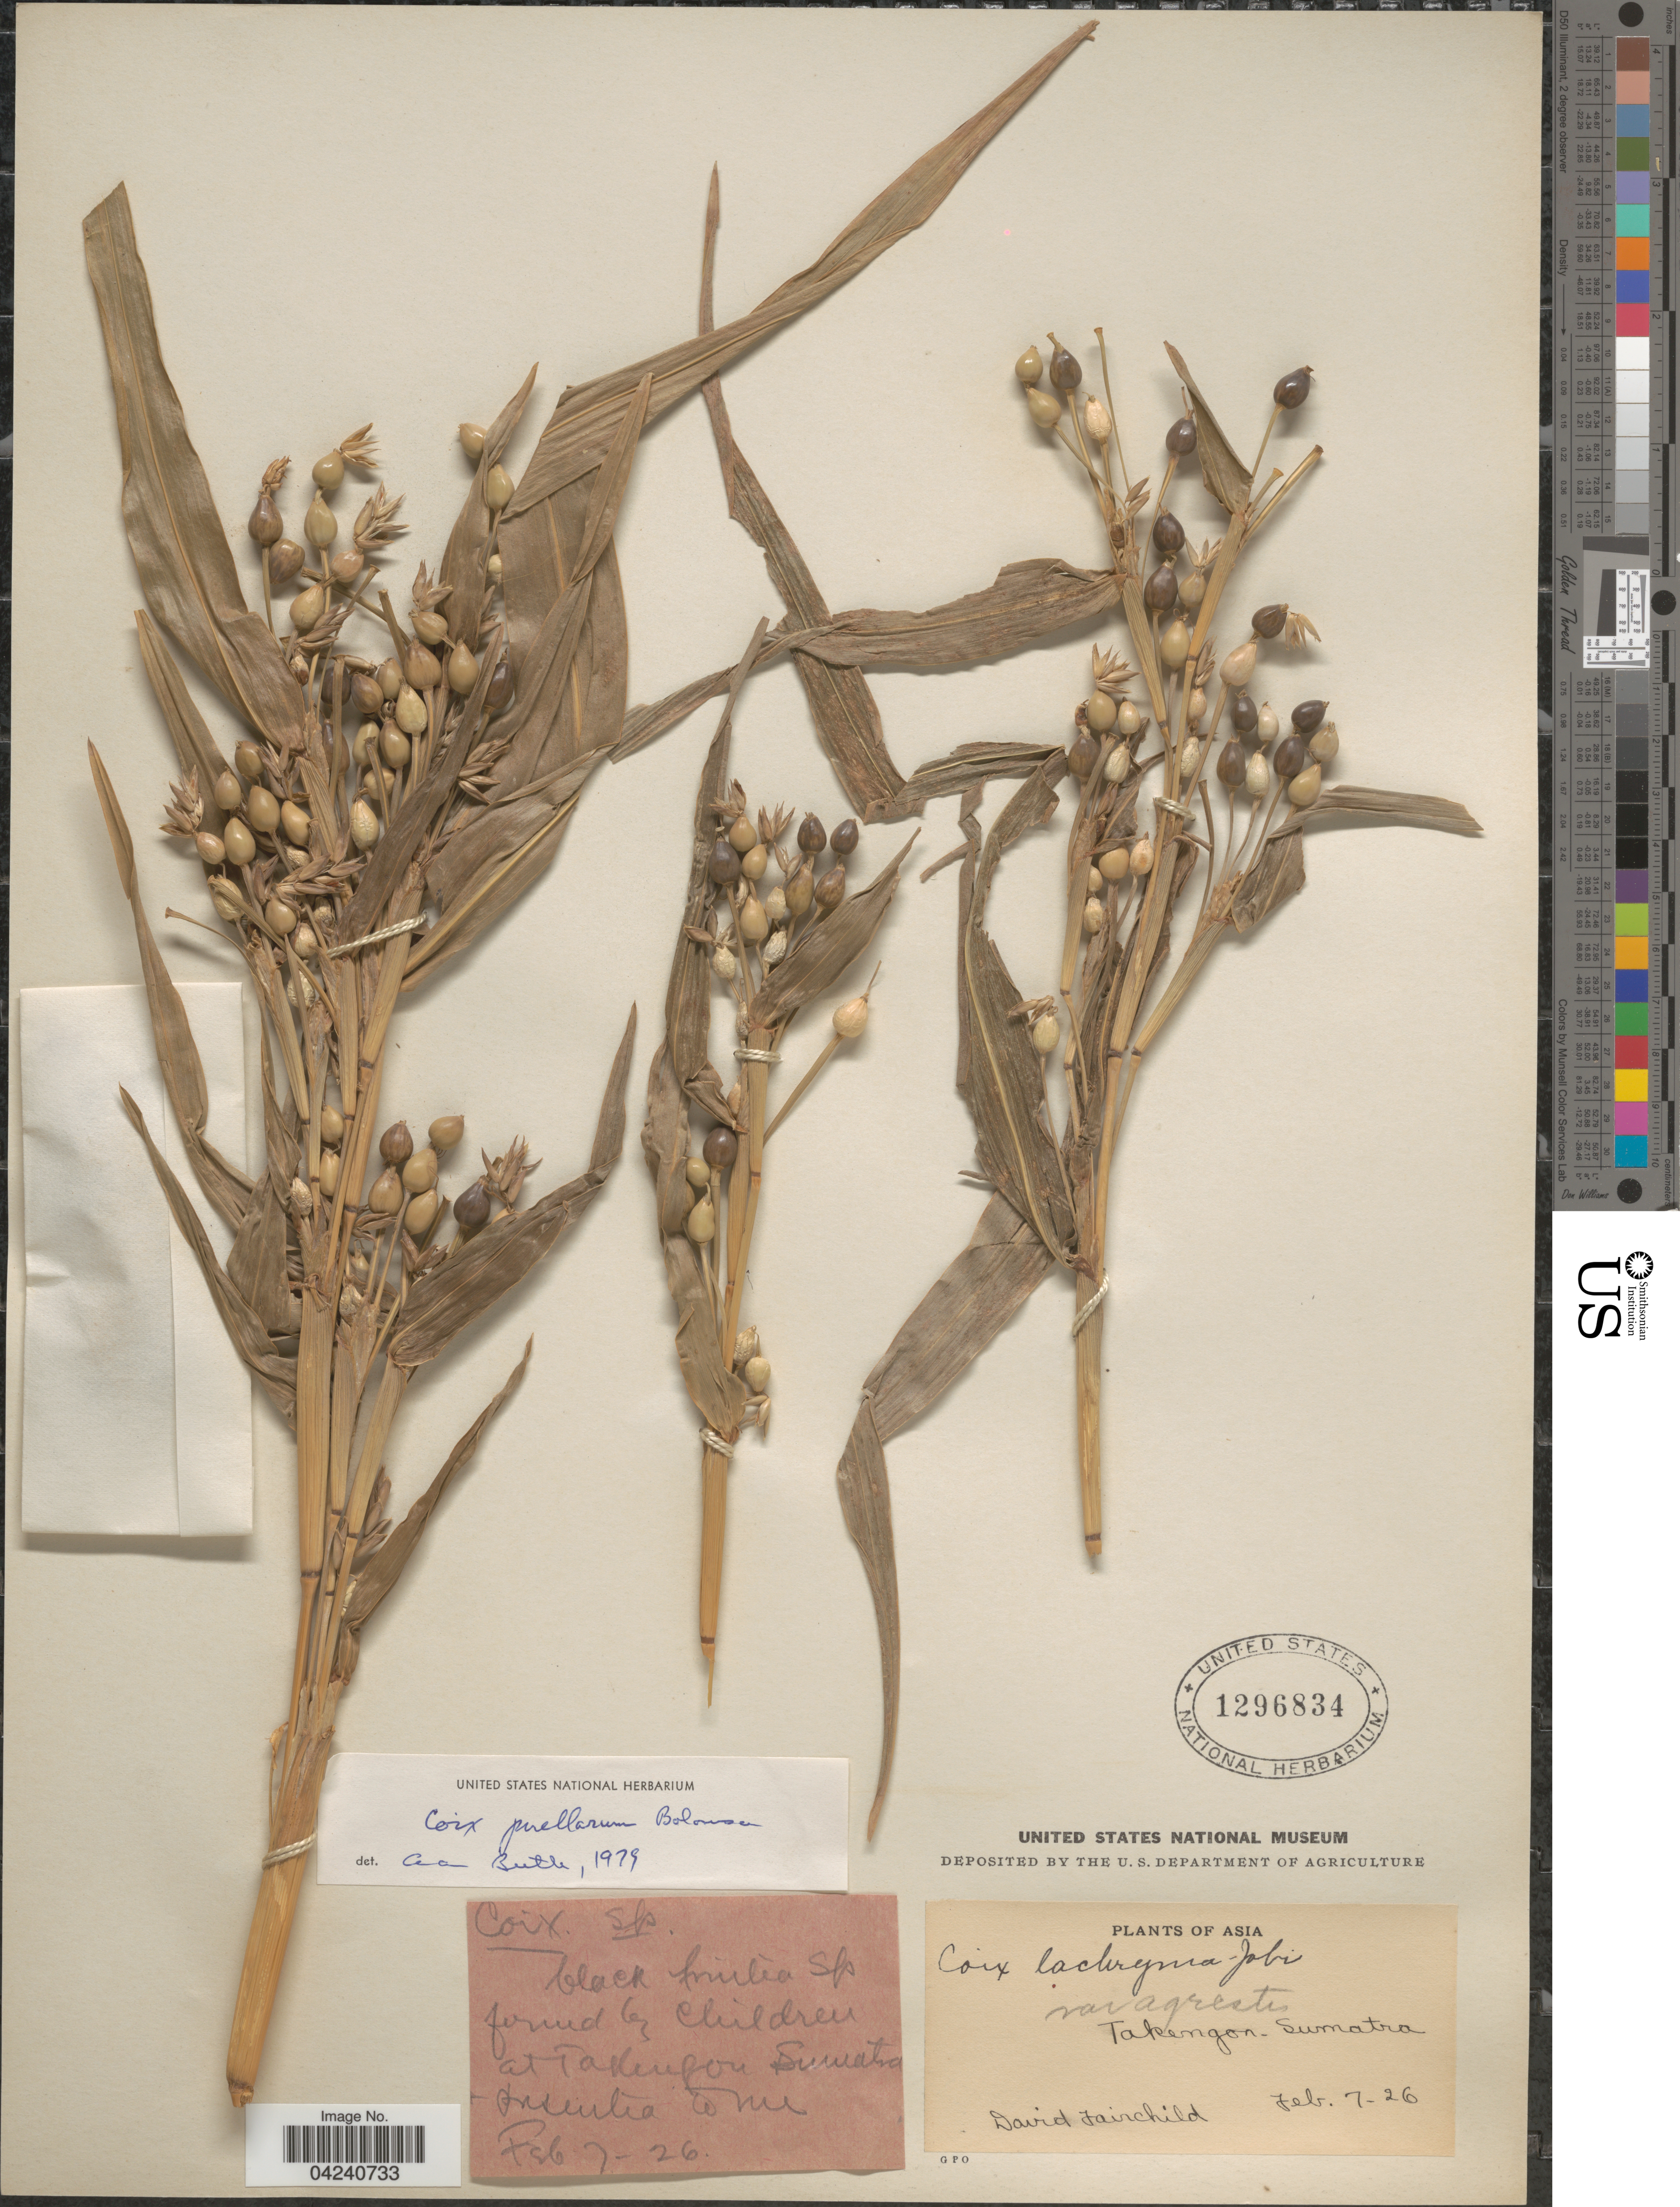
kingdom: Plantae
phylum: Tracheophyta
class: Liliopsida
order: Poales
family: Poaceae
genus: Coix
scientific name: Coix lacryma-jobi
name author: L.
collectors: D. Fairchild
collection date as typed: Transcribed d/m/y: 7/2/26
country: Indonesia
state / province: Sumatra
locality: Takengon.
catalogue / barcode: US 1296834